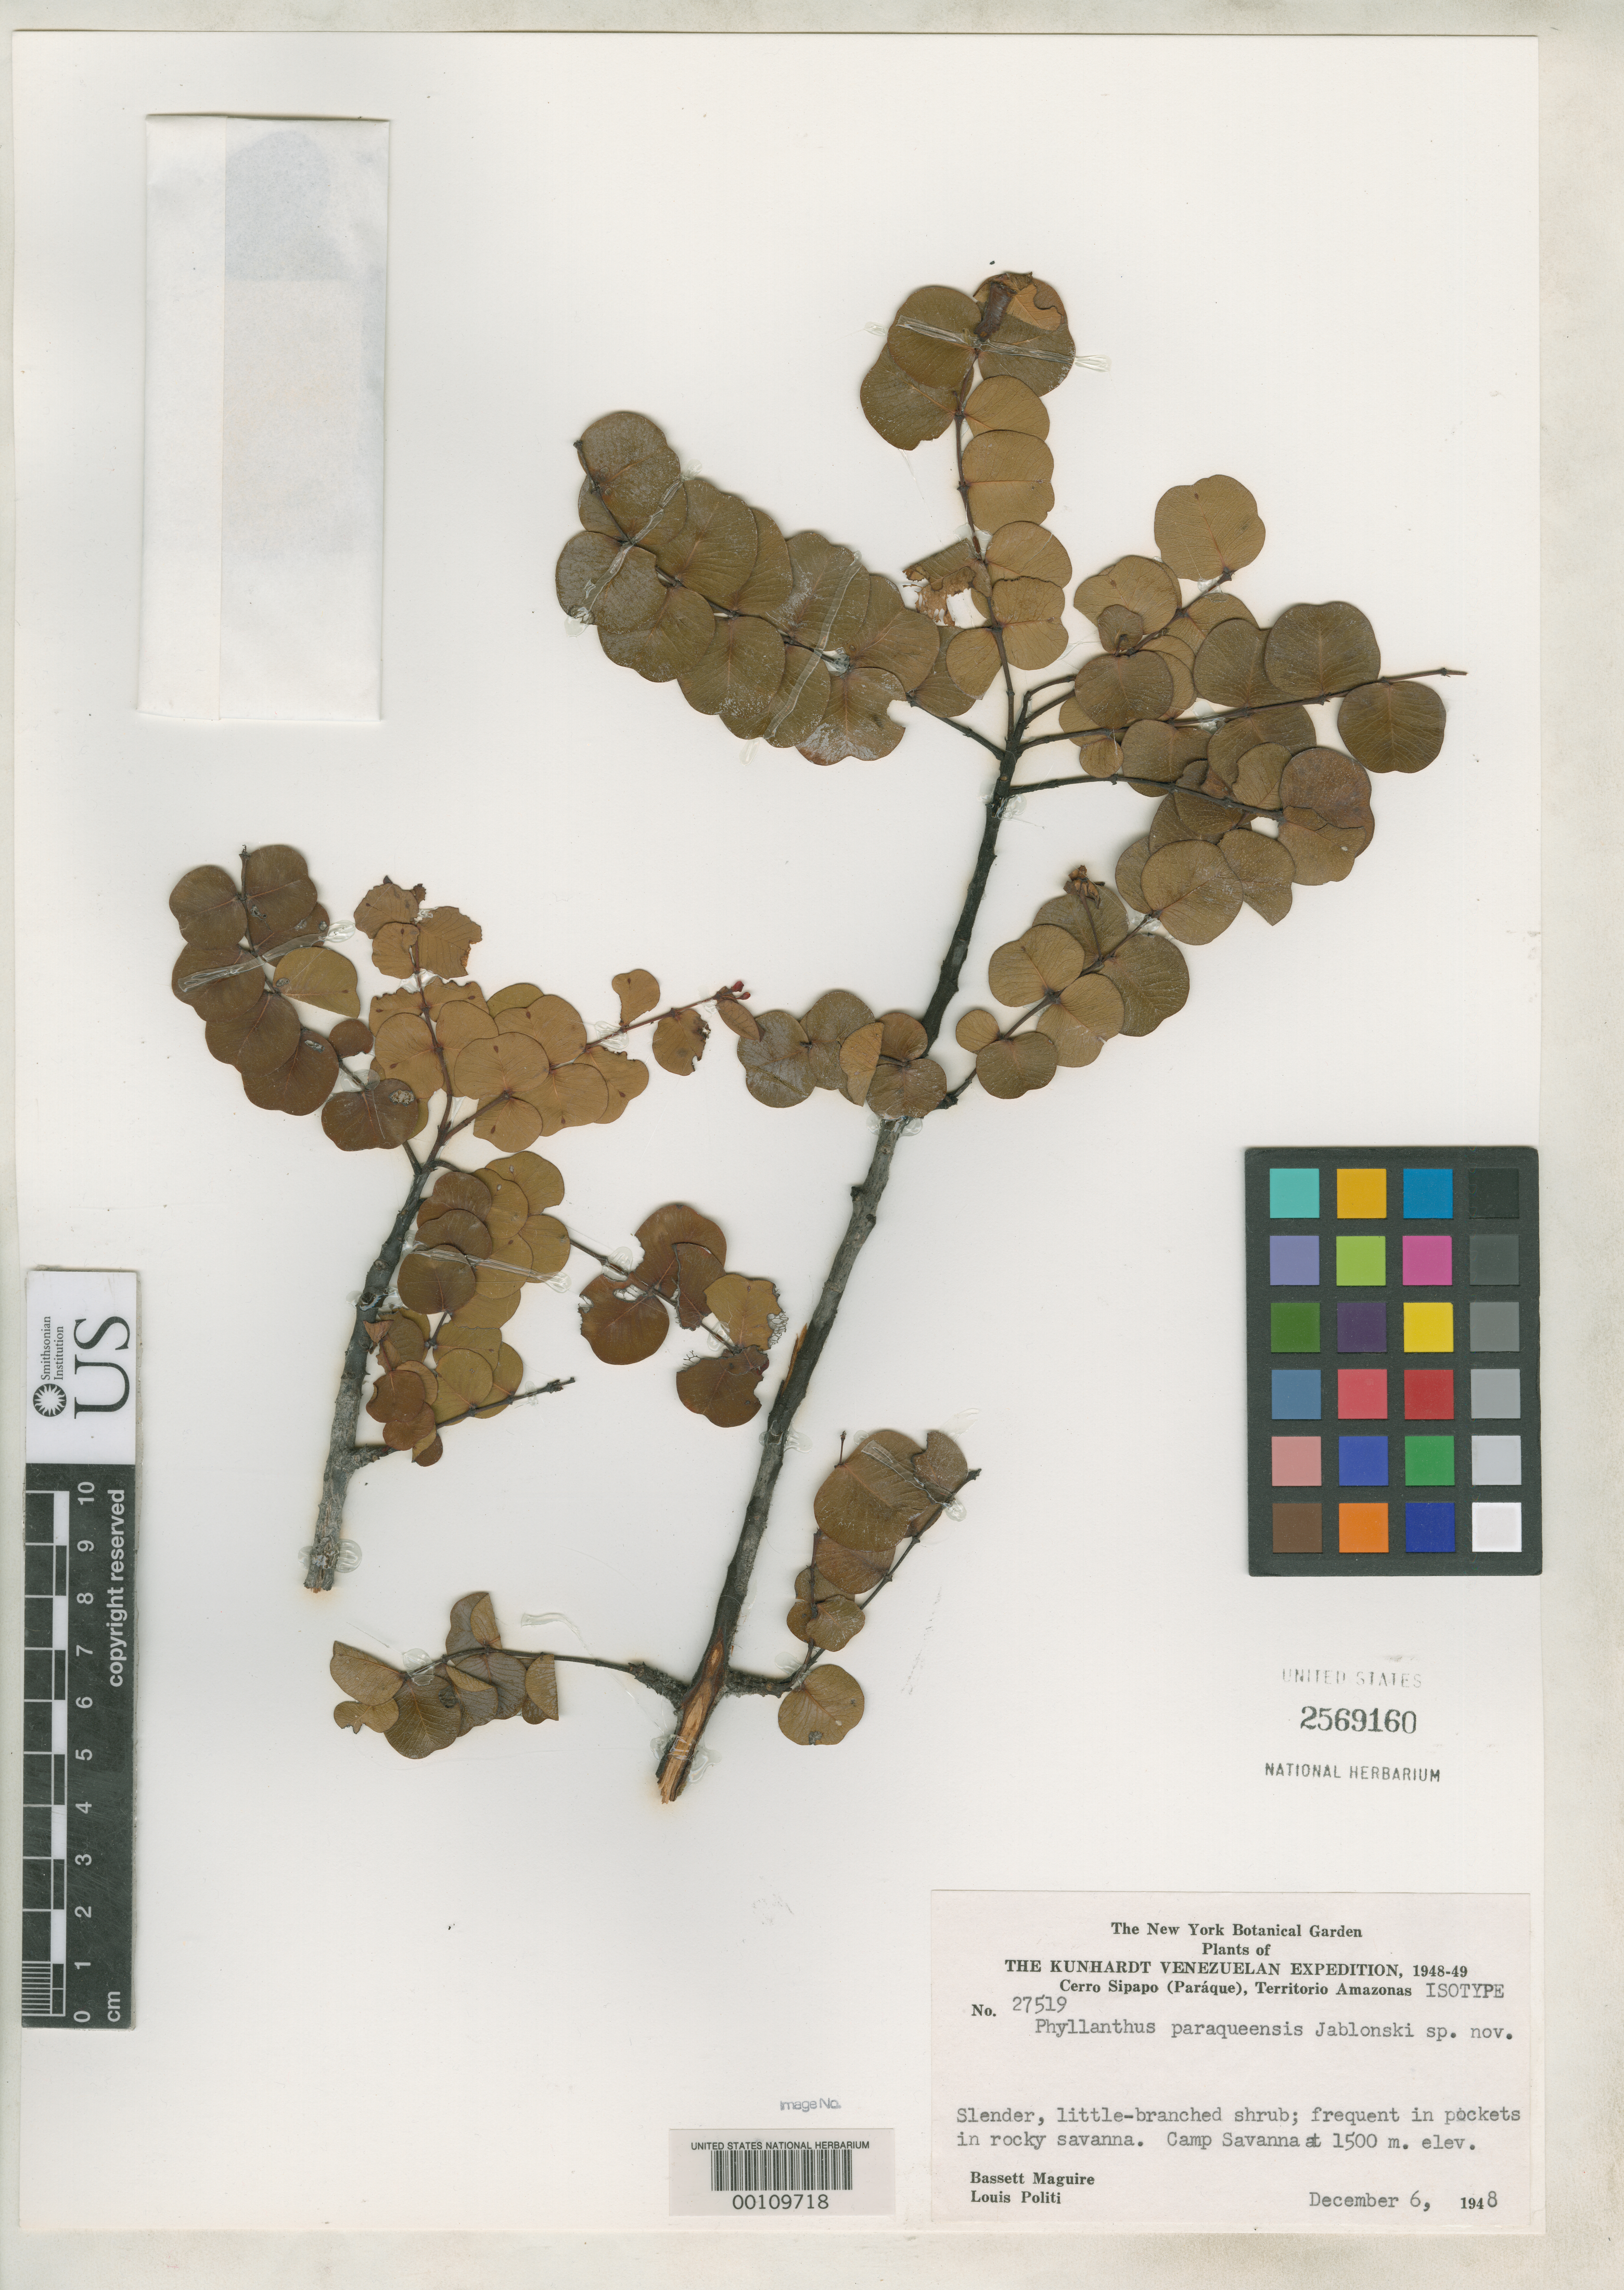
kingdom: Plantae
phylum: Tracheophyta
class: Magnoliopsida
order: Malpighiales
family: Phyllanthaceae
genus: Phyllanthus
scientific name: Phyllanthus paraqueensis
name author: Jabl.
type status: Isotype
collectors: B. Maguire & L. Politi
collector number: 27519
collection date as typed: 06 Dec 1948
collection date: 1948-12-06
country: Venezuela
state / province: Amazonas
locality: Cerro Sipapo.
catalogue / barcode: US 2569160